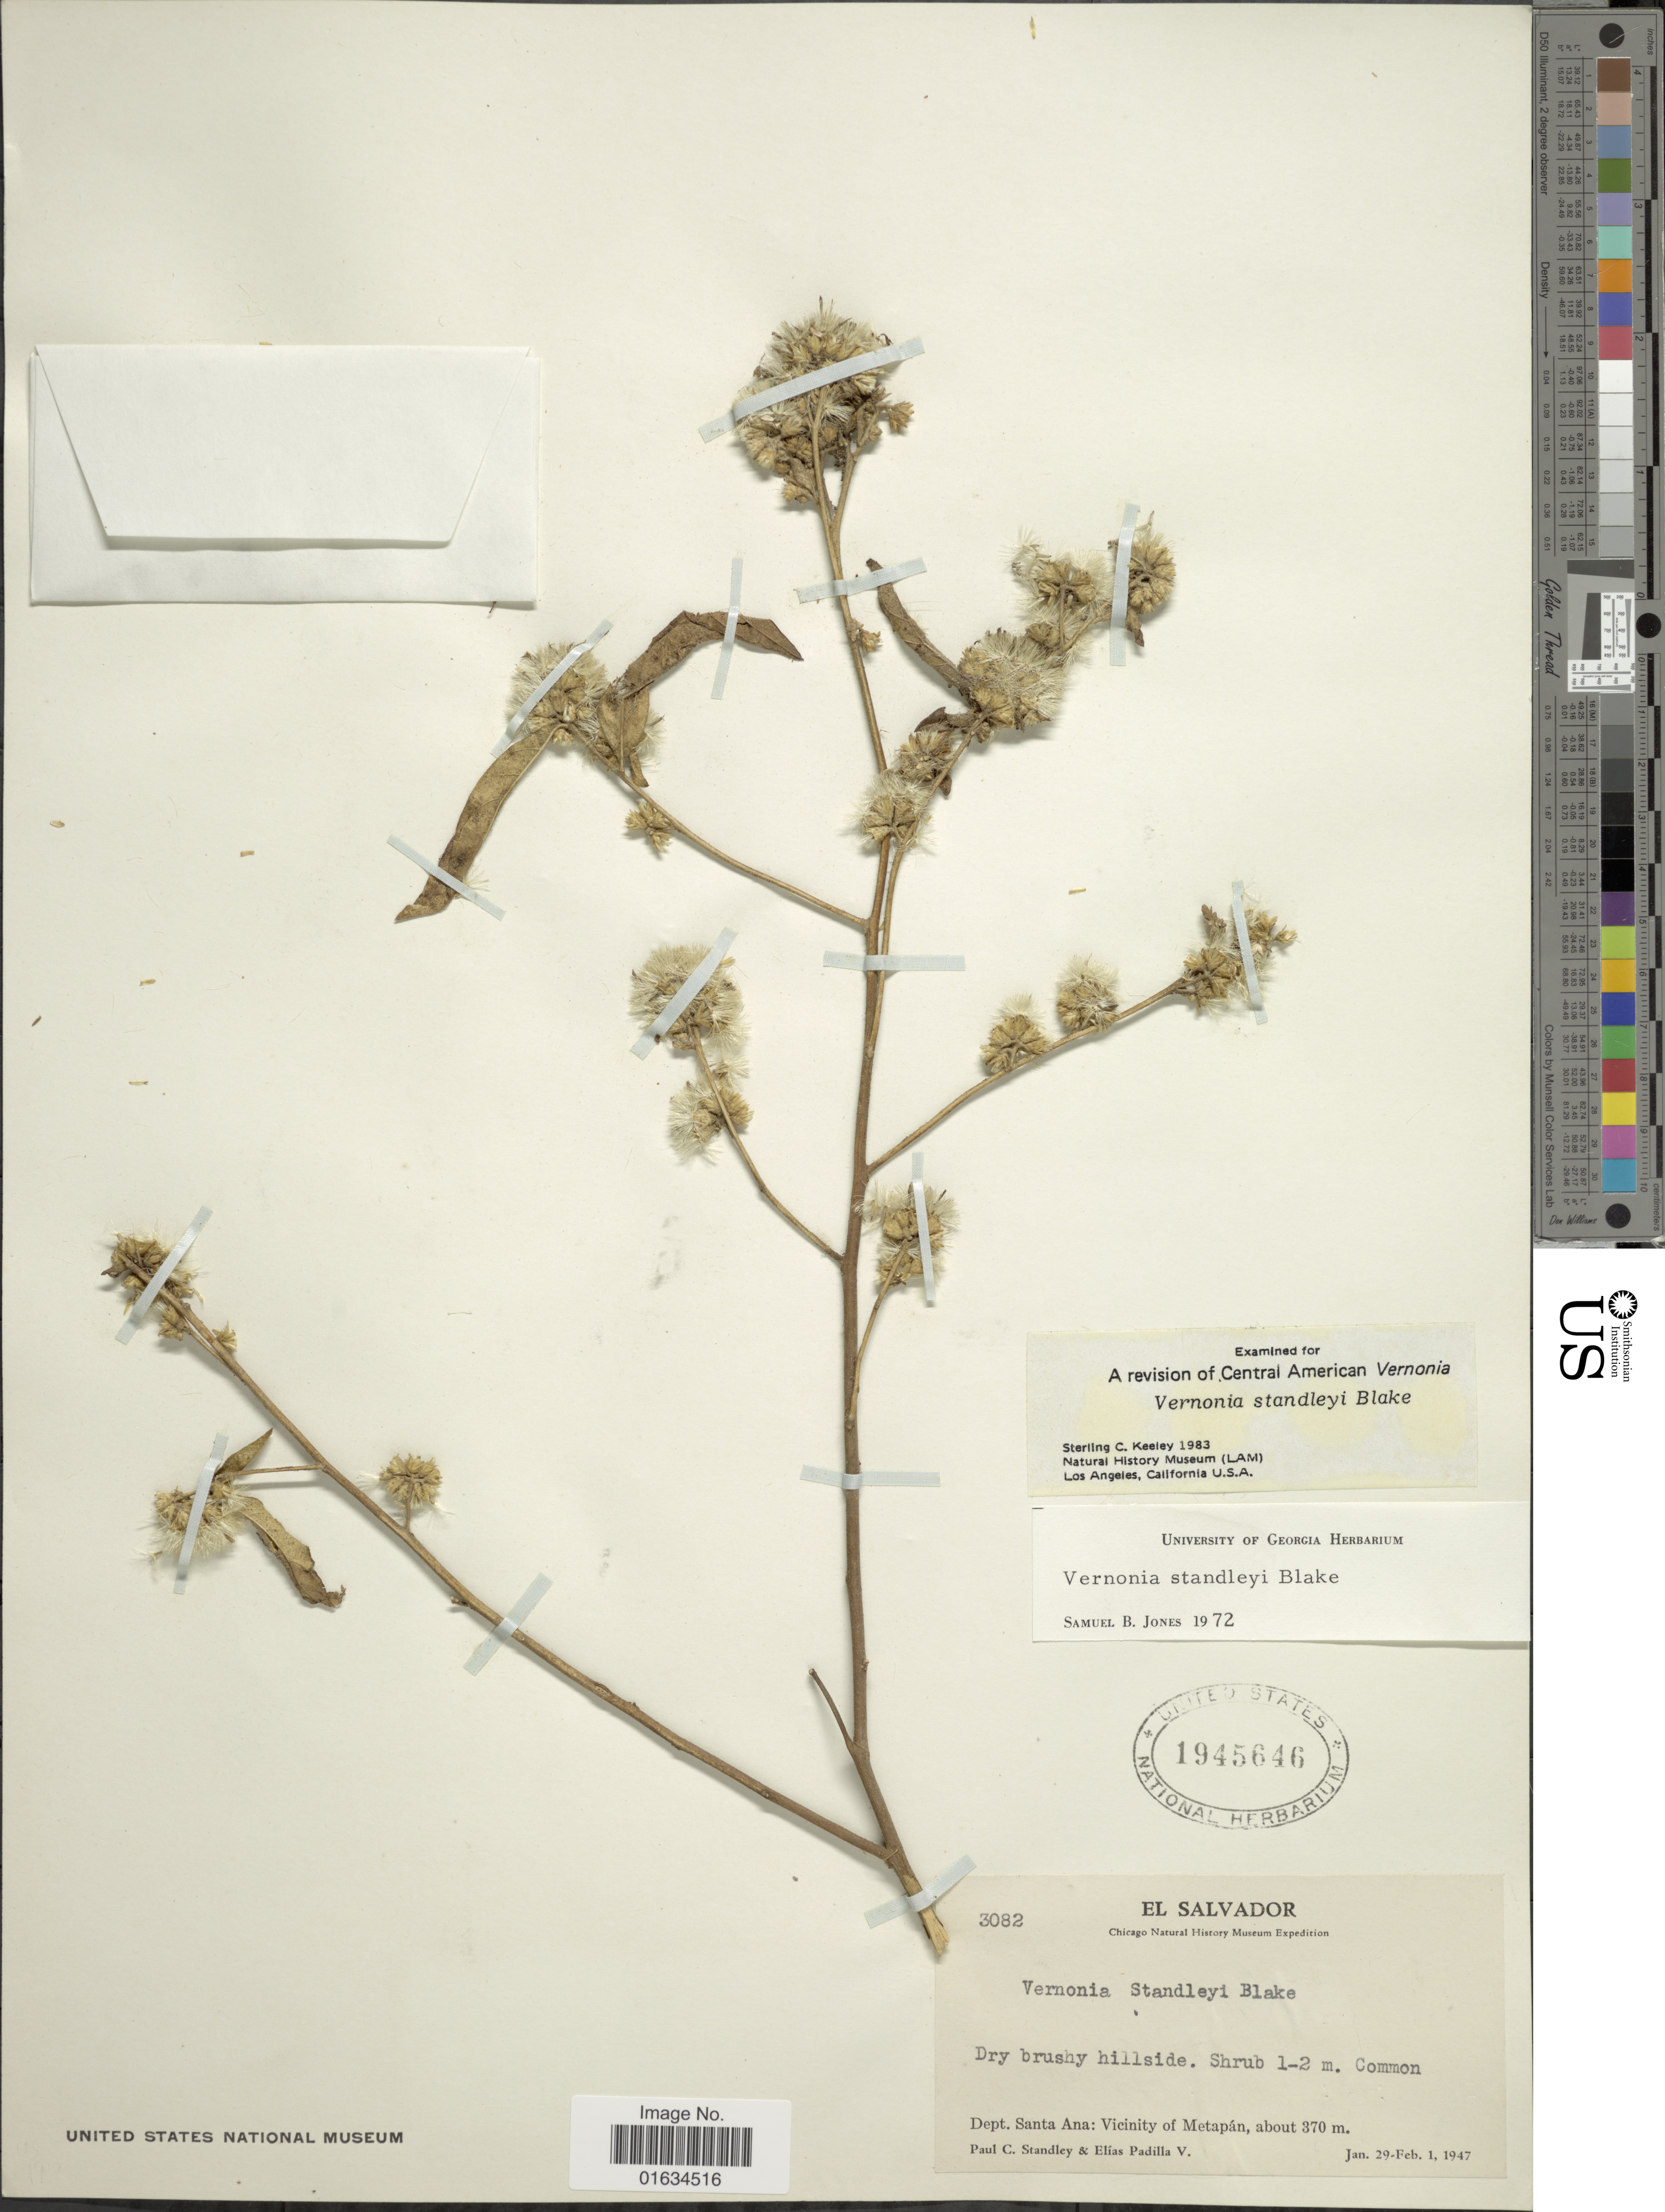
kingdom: Plantae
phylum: Tracheophyta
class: Magnoliopsida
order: Asterales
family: Asteraceae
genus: Critoniopsis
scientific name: Critoniopsis standleyi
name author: (S.F. Blake) H. Rob.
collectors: P. C. Standley & E. Padilla V.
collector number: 3082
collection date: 1947-01-29/1947-02-01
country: El Salvador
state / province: Santa Ana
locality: Dept. Santa Ana: Vicinity of Metapan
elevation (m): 370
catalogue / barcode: US 1945646